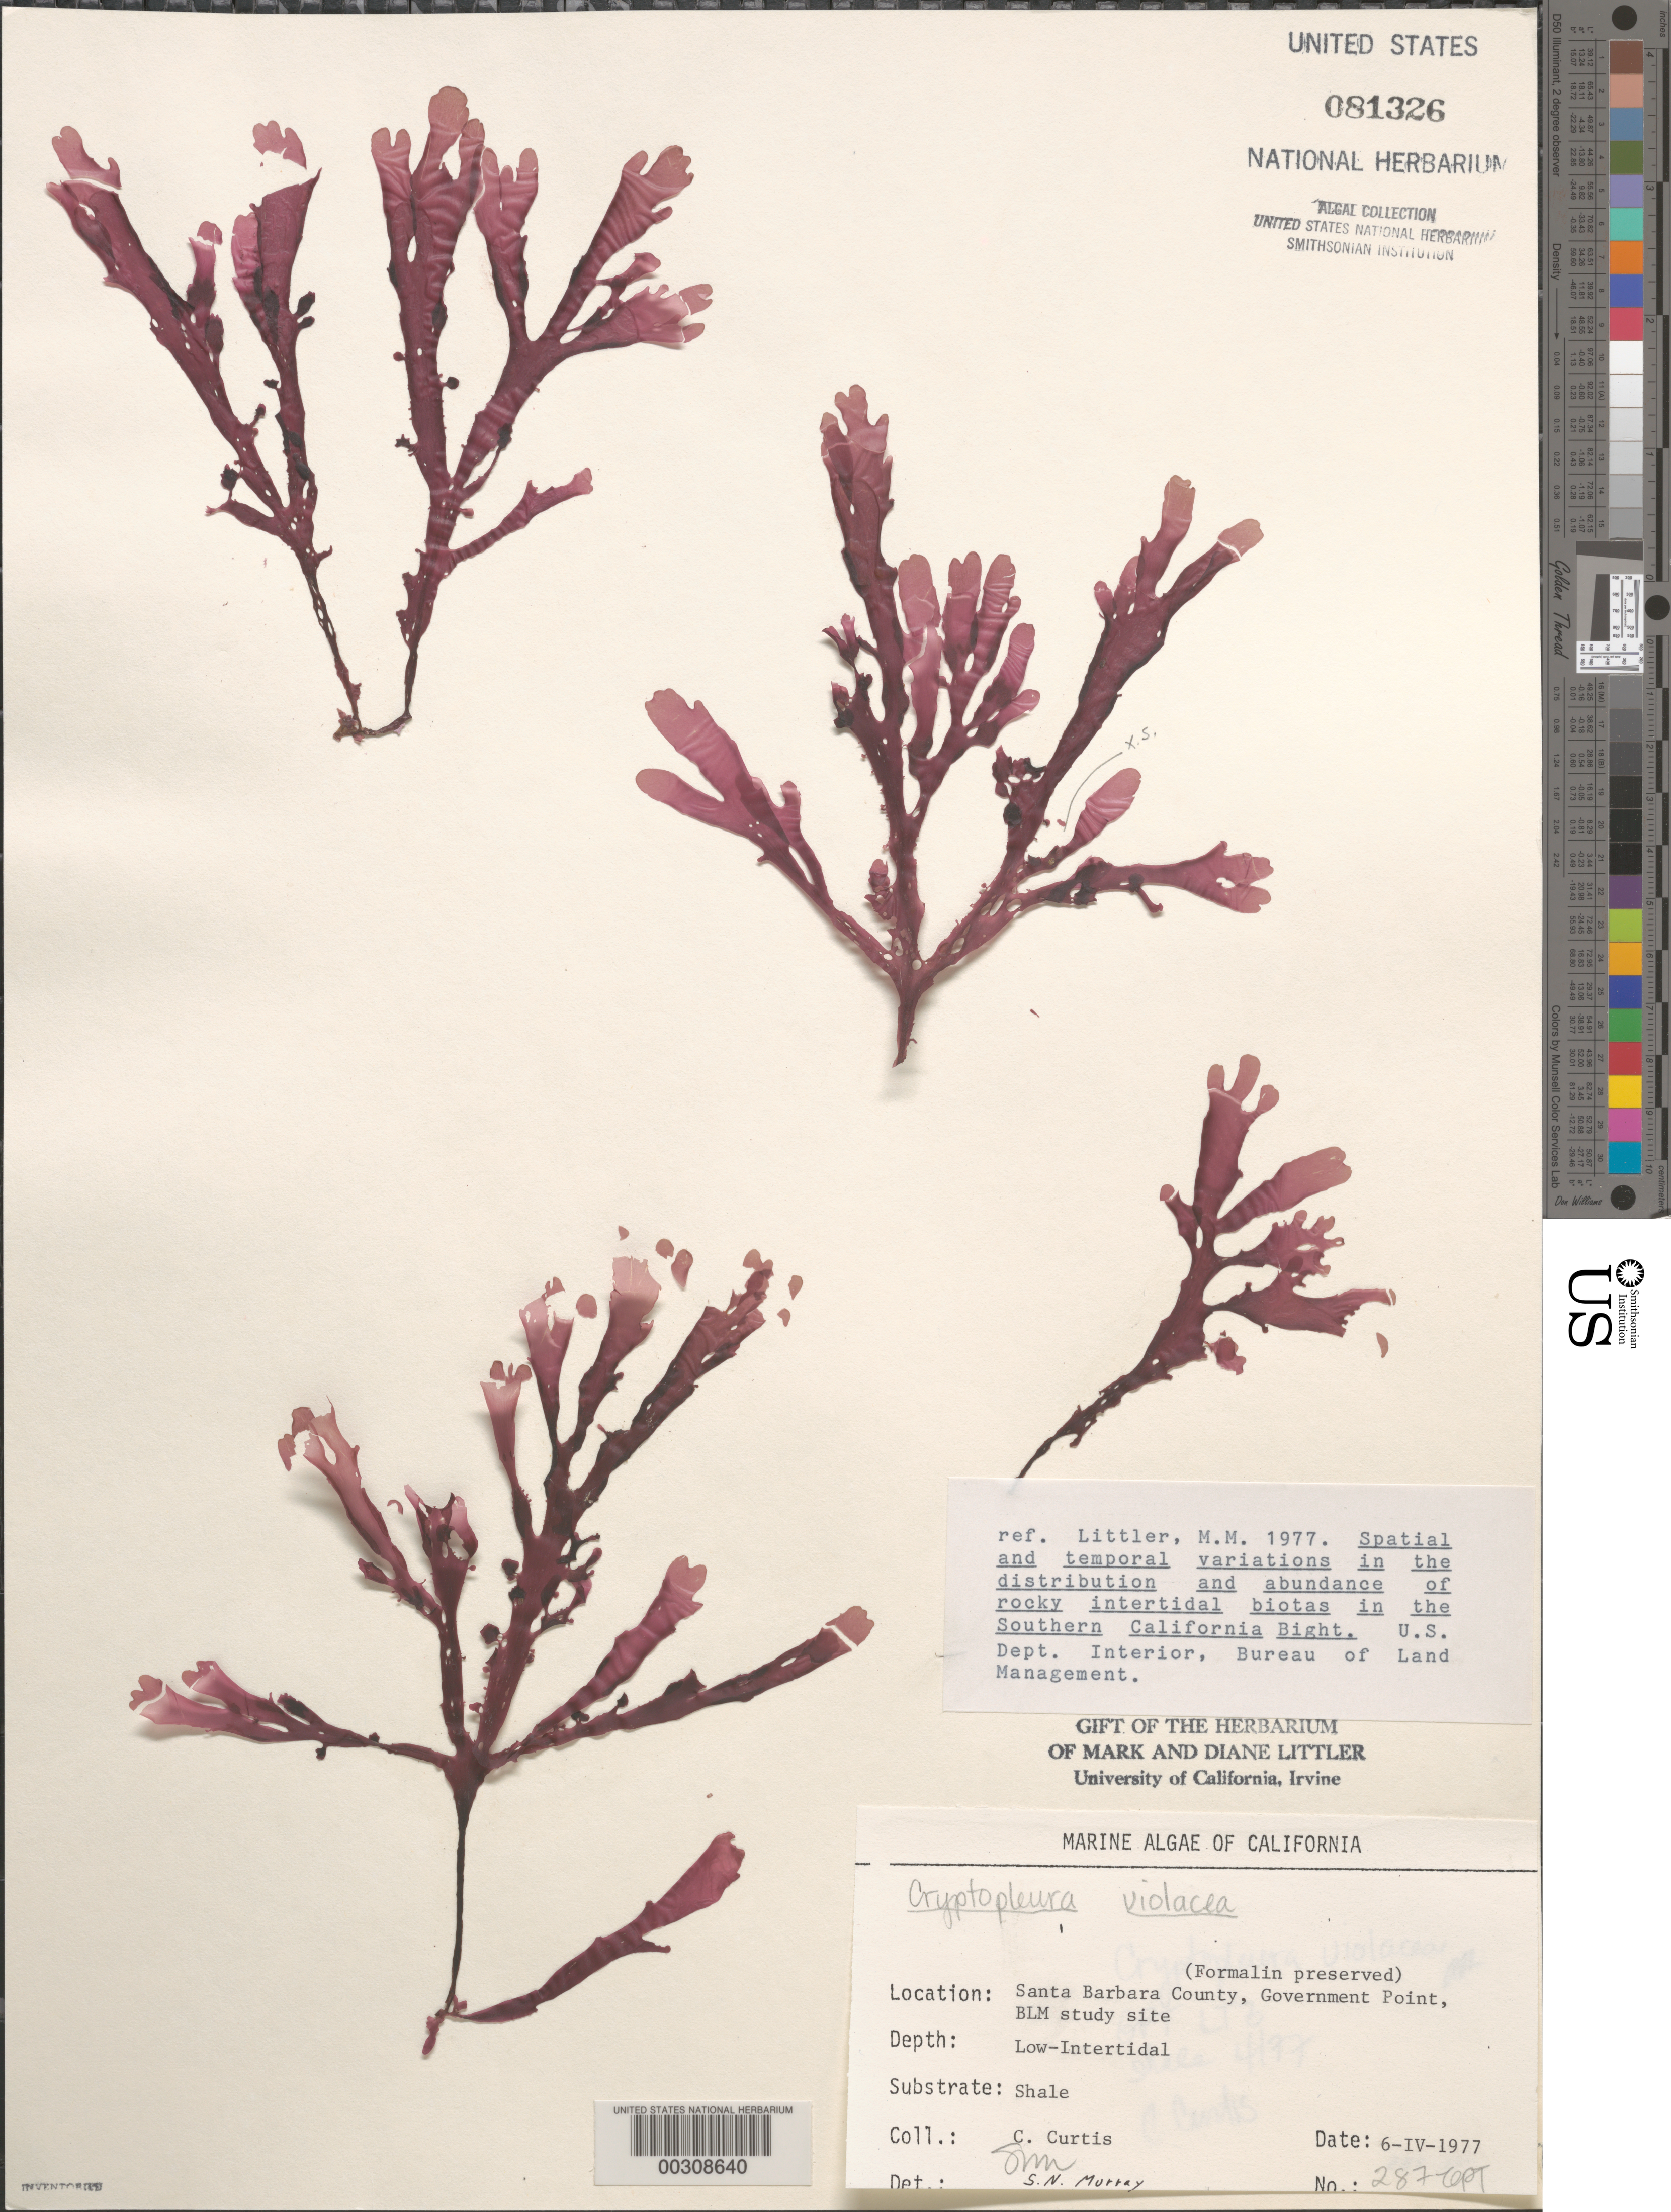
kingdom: Plantae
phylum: Rhodophyta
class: Florideophyceae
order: Ceramiales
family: Delesseriaceae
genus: Cryptopleura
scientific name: Cryptopleura violacea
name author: (J. Ag.) Kylin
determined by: Murray, S. N.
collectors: C. Curtis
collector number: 287-gpt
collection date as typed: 06 Apr 1977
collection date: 1977-04-06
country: United States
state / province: California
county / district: Santa Barbara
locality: Government Point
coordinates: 34 26'31"N, 120 24'06"W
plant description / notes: BLM-SOCALBIGHT Rocky Intertidal Survey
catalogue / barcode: US 81326